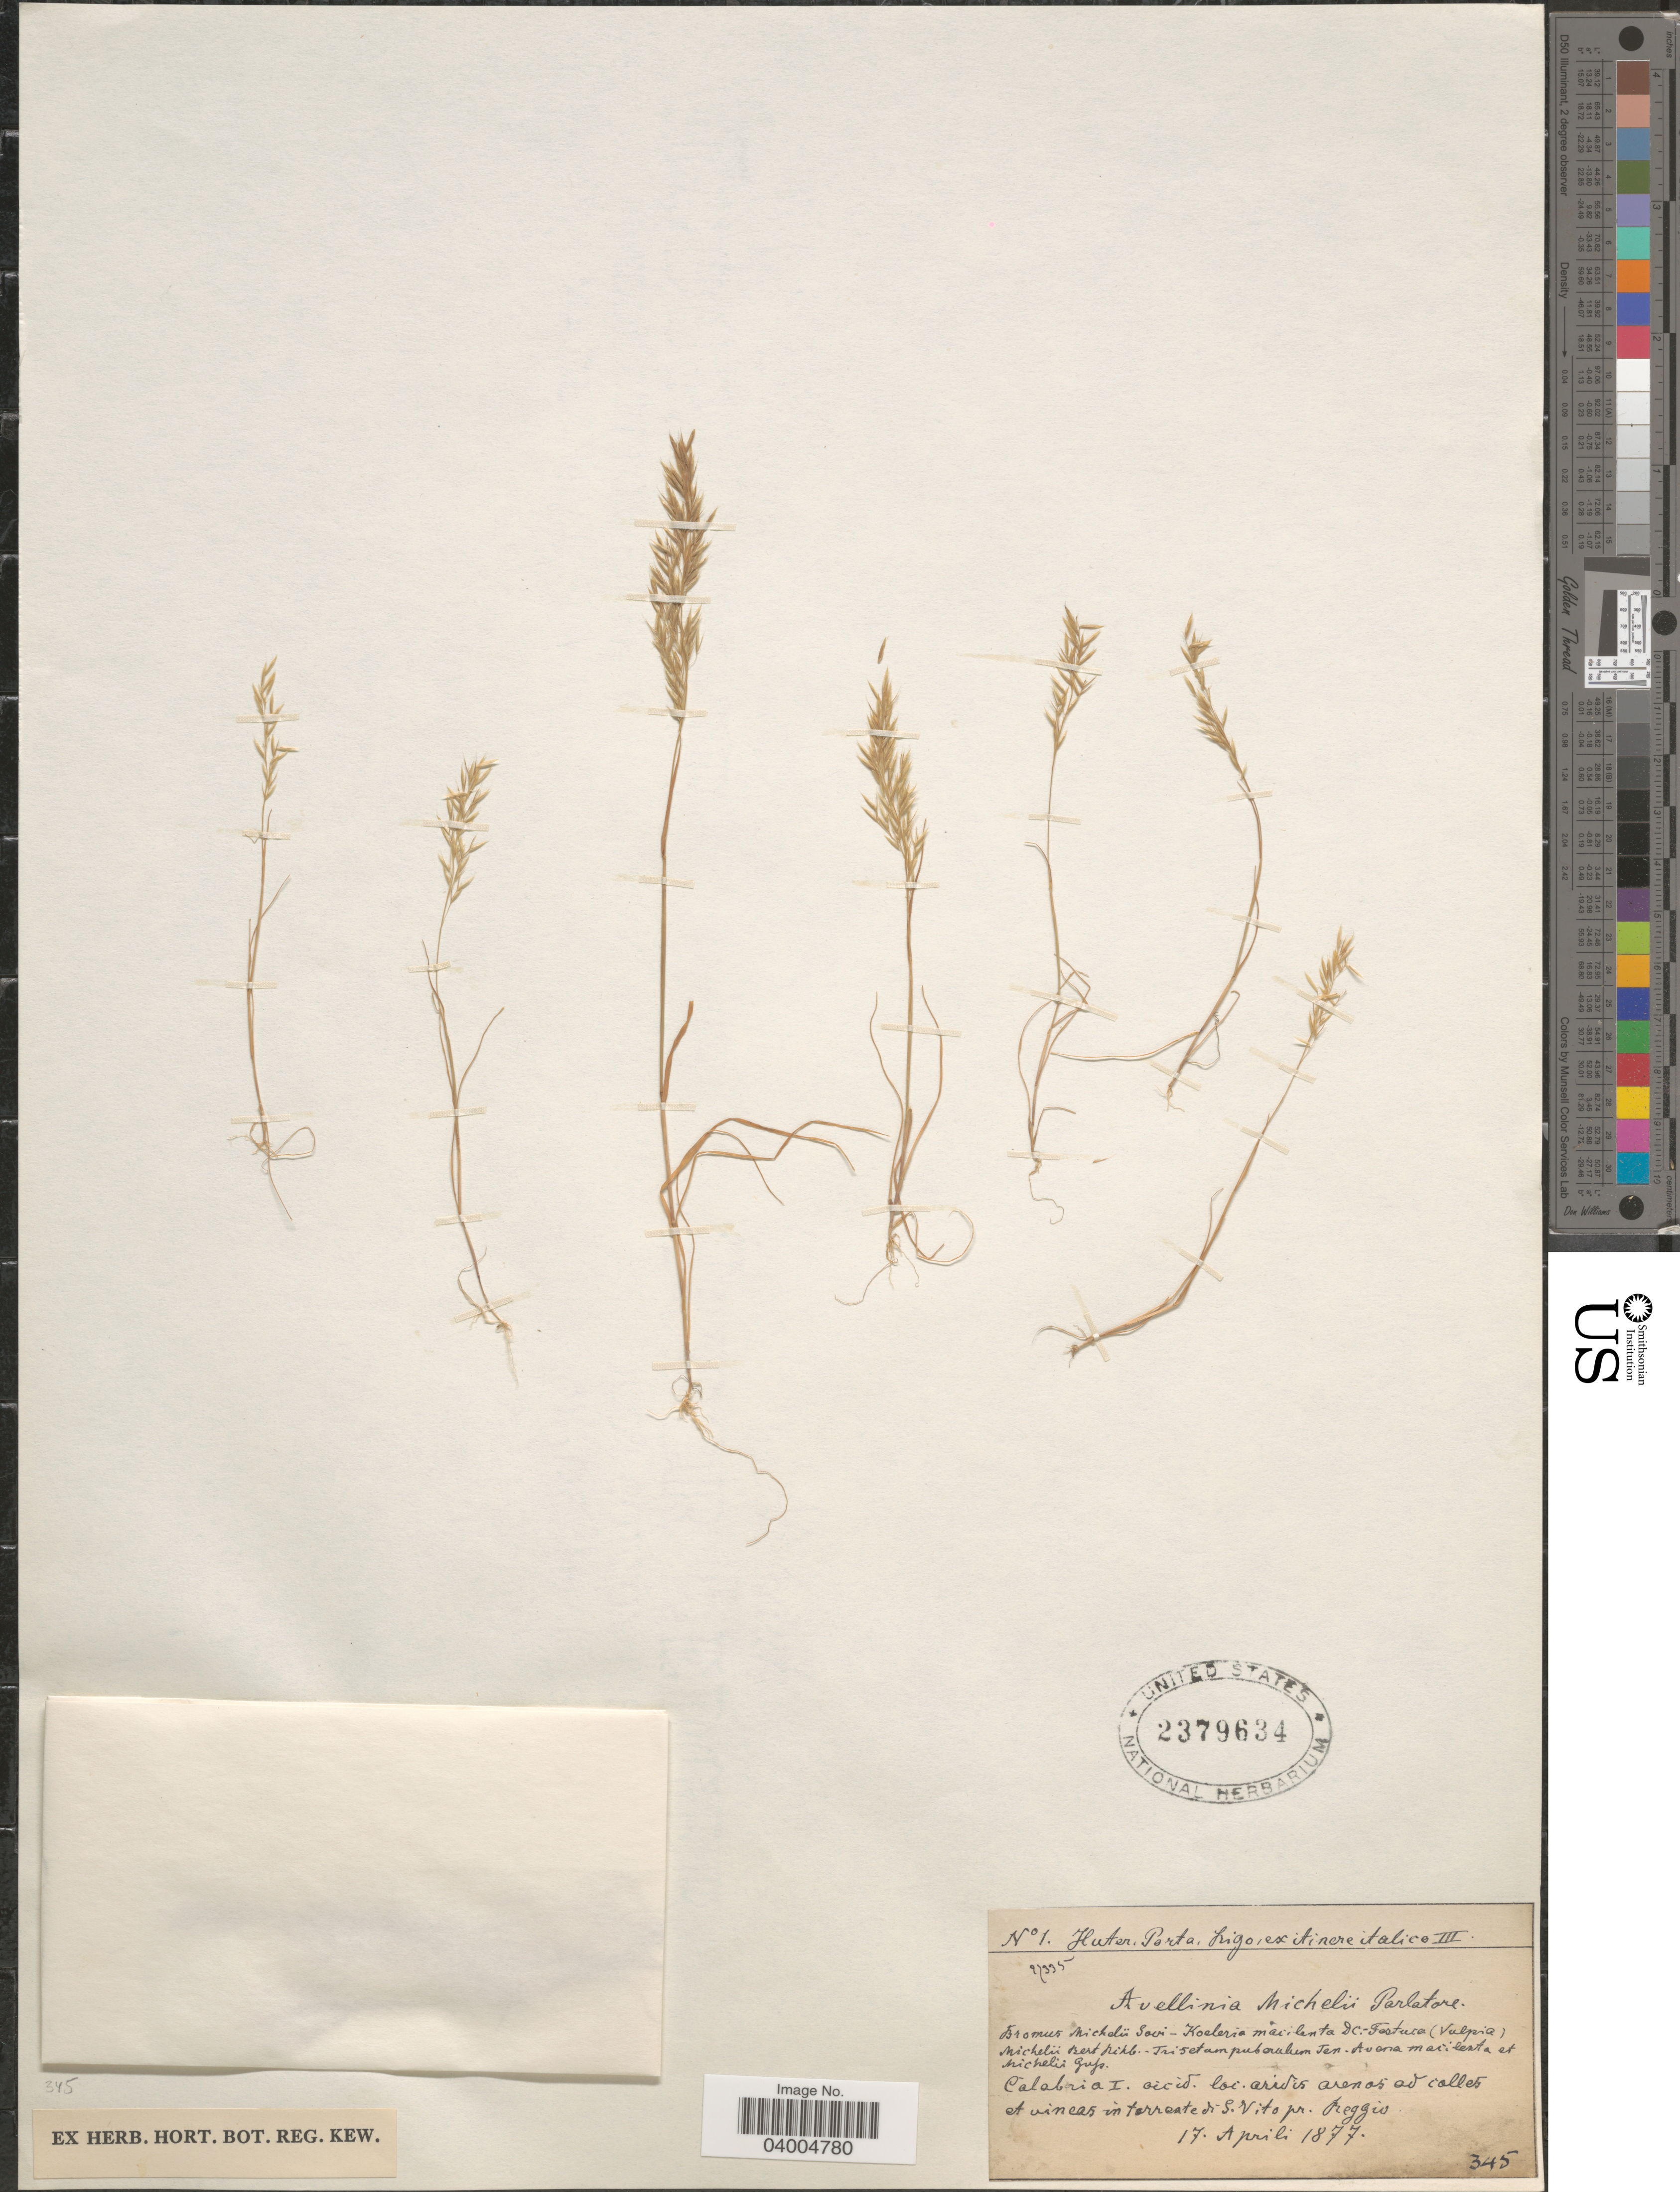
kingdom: Plantae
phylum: Tracheophyta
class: Liliopsida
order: Poales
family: Poaceae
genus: Avellinia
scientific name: Avellinia michelii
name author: (Savi) Parl.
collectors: -. Huter, -- Porta & -- Rigo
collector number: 1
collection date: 1877-04-17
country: Italy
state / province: Calabria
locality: Calabria I. oicid. loc. aridis arenos ad colles et uineas in tarreate di S. Vito pr. freggio.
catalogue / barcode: US 2379634